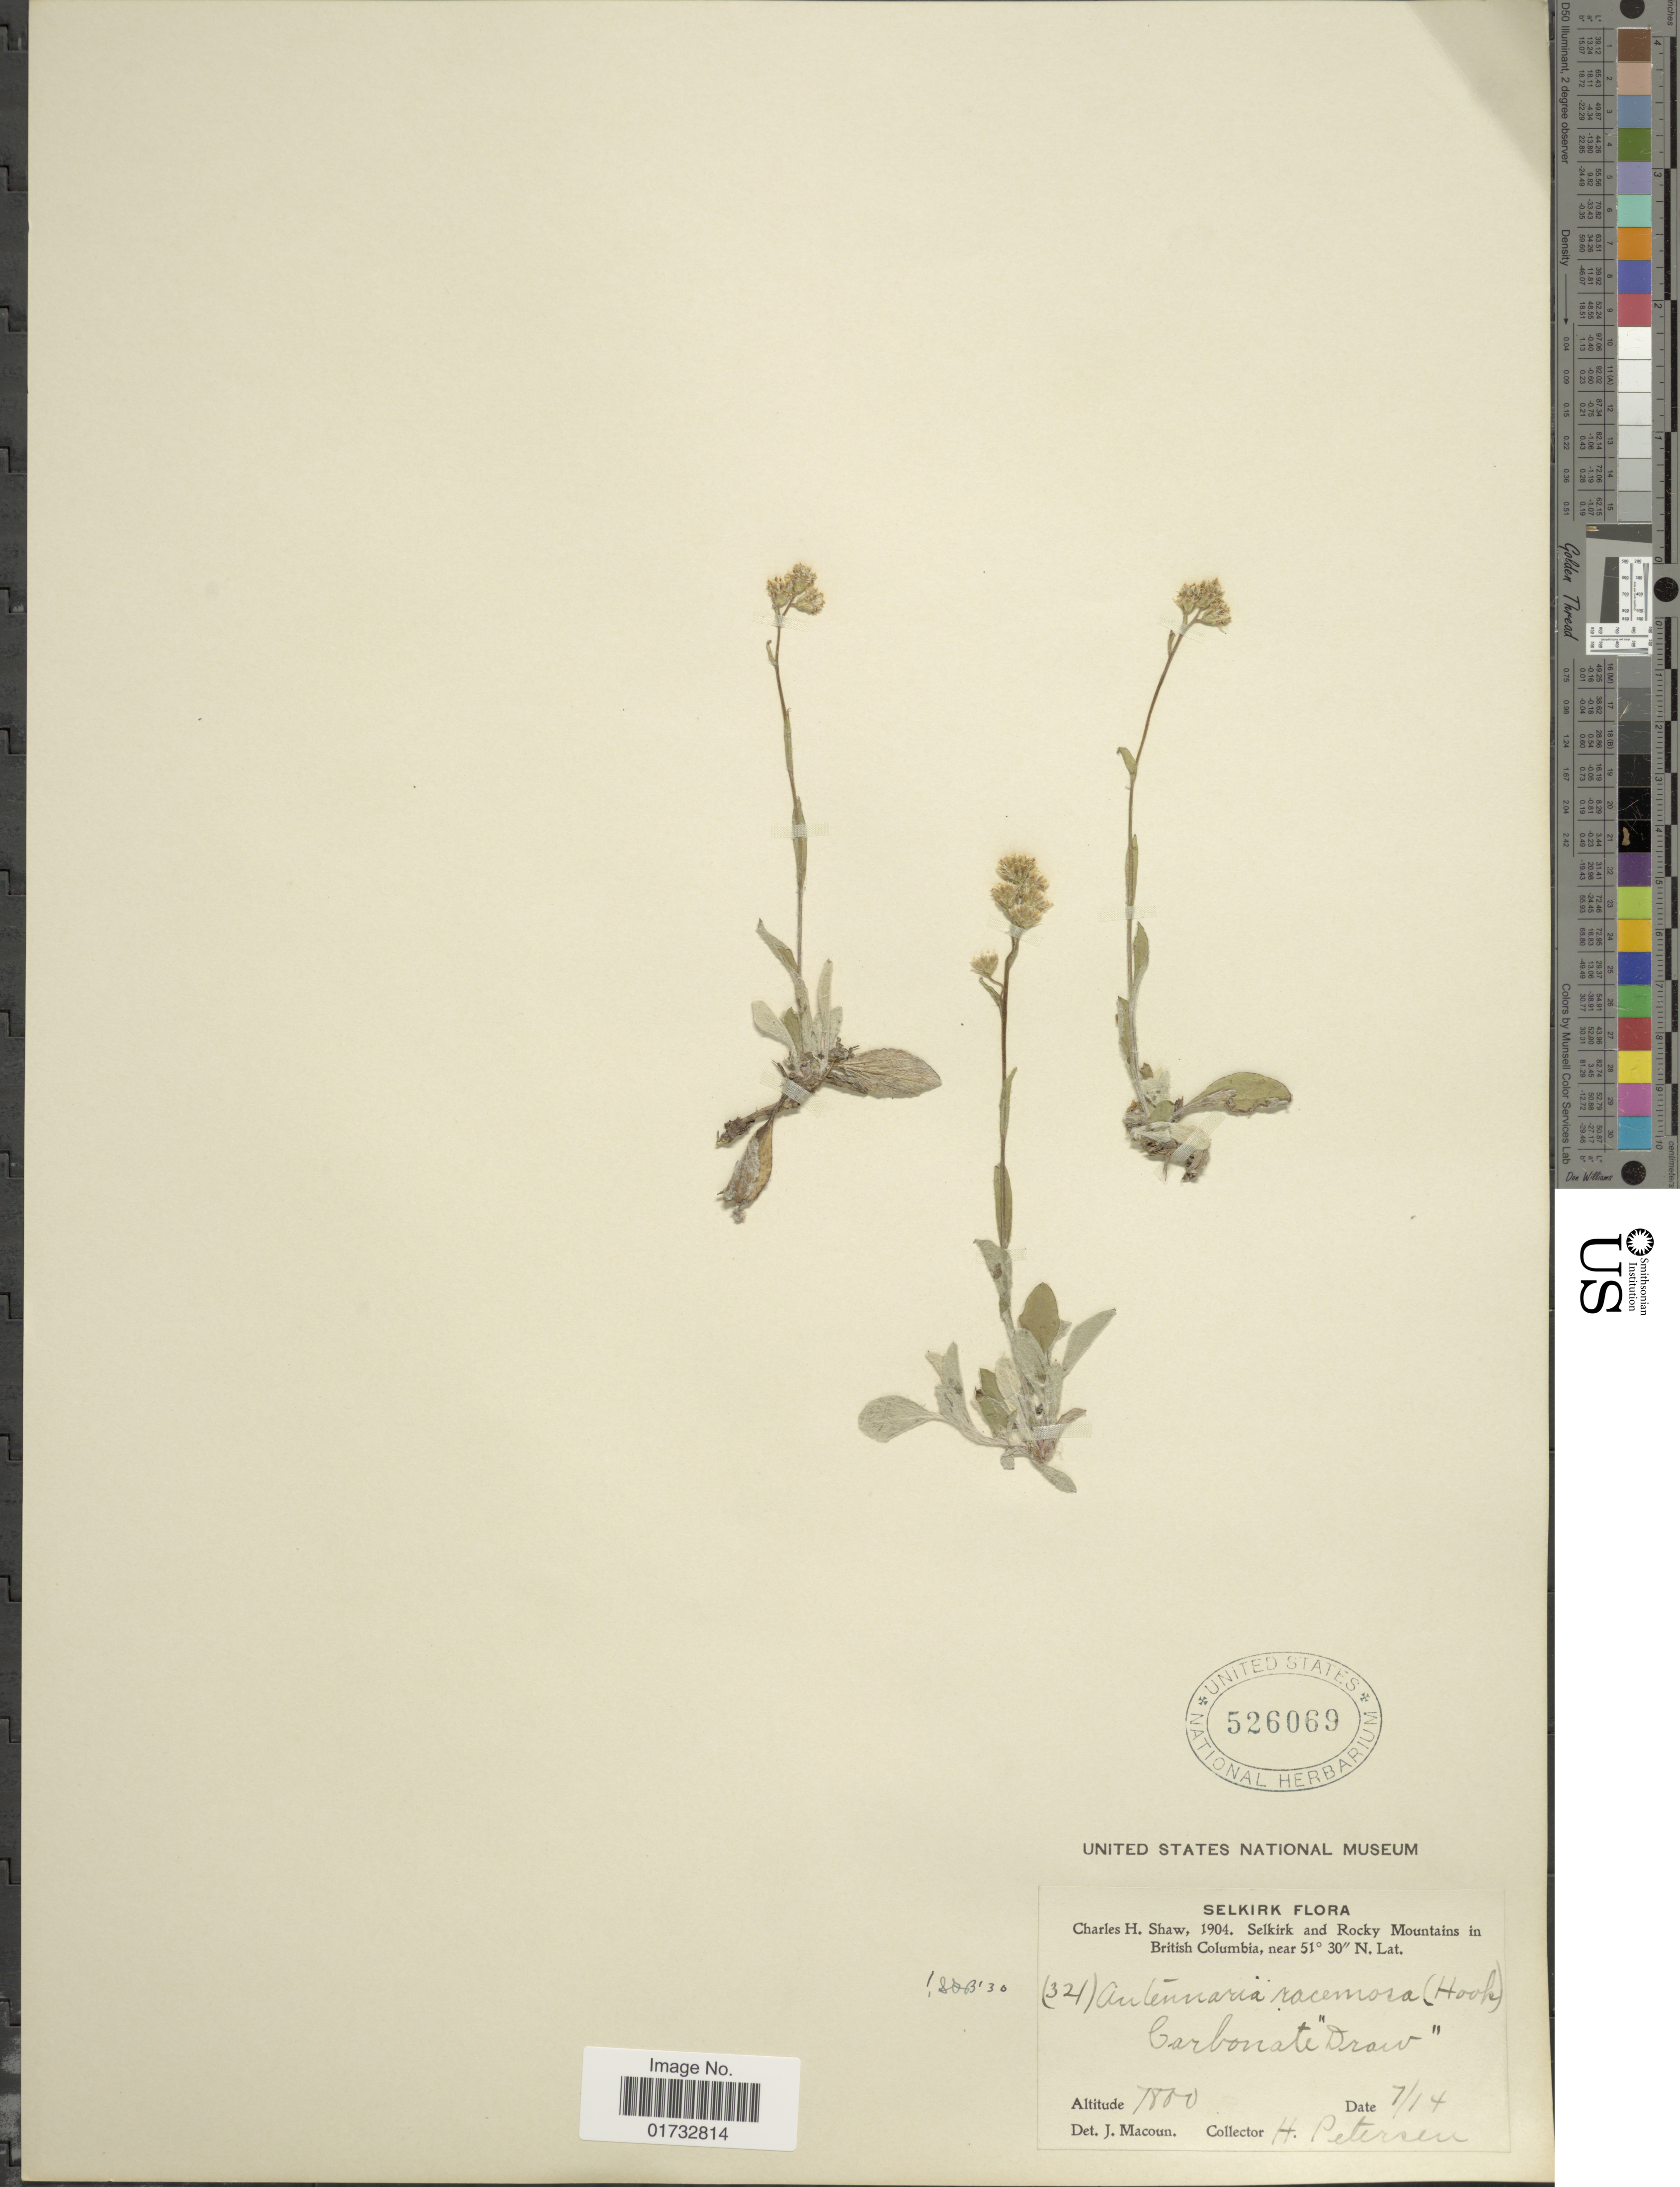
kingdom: Plantae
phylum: Tracheophyta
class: Magnoliopsida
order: Asterales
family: Asteraceae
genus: Antennaria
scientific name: Antennaria racemosa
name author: Hook.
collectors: H. Peterson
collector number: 321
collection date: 1904-07-14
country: Canada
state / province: British Columbia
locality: Slekirk and Rocky Mountains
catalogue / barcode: US 526068